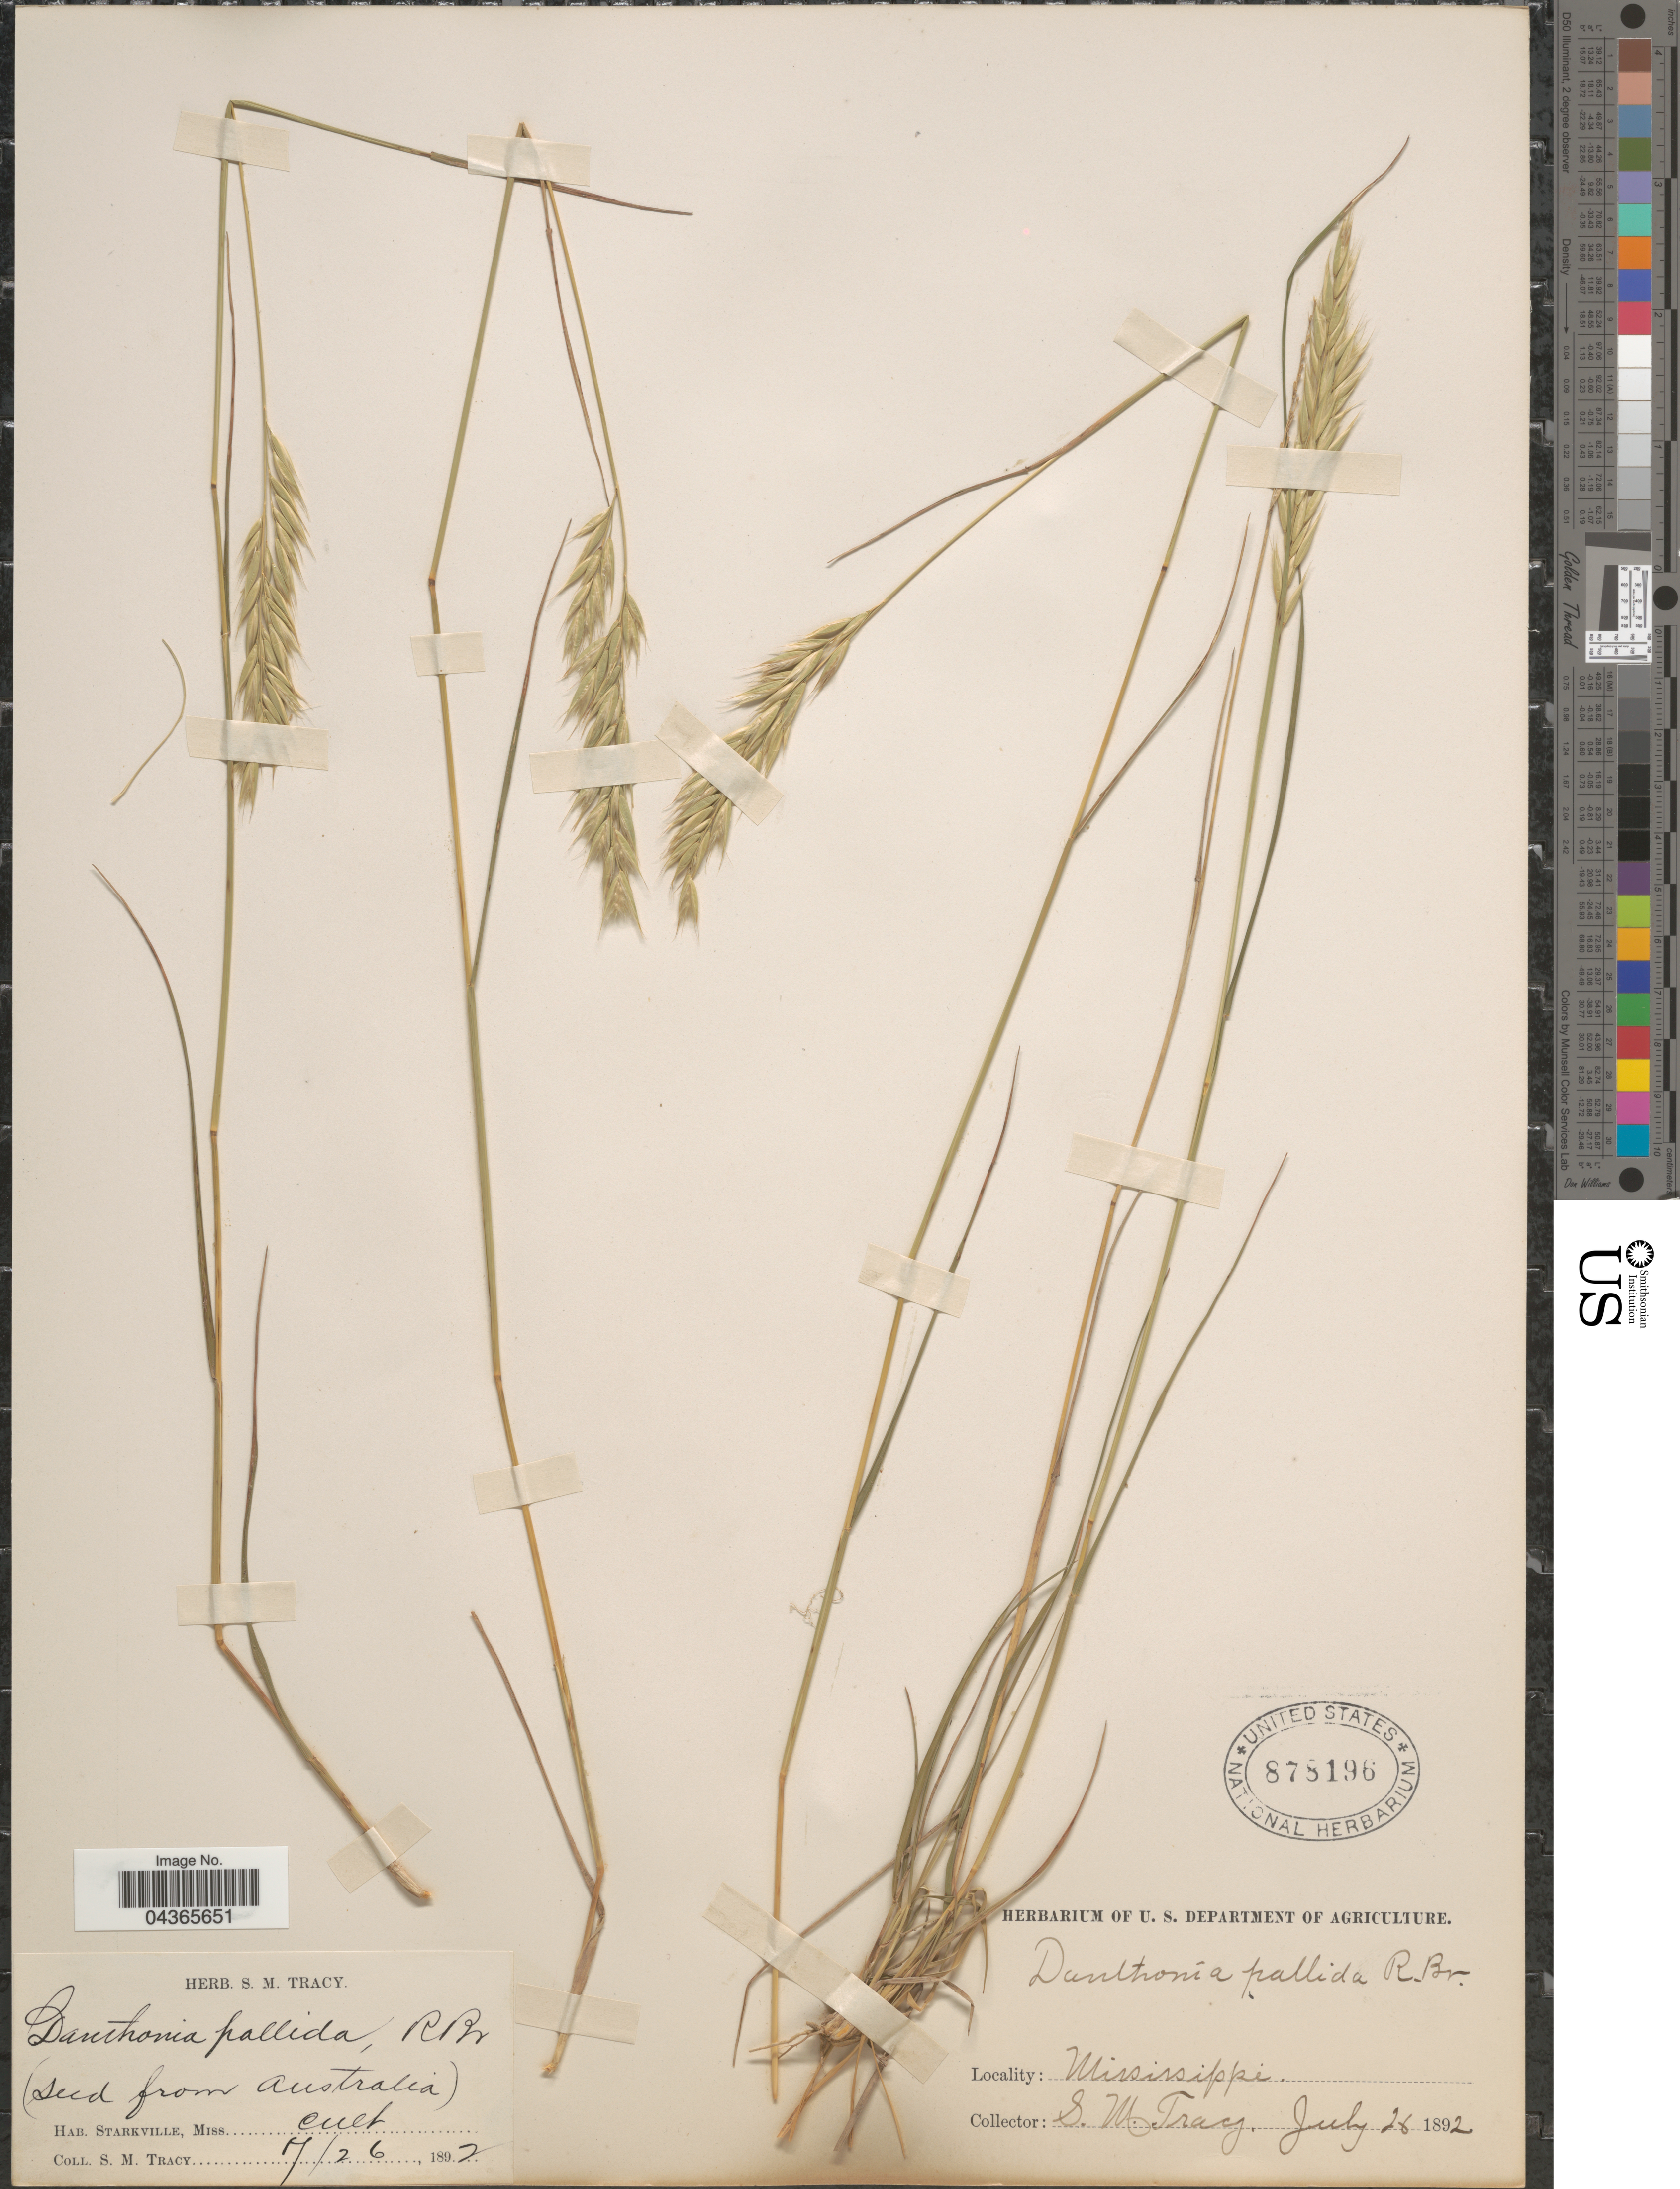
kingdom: Plantae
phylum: Tracheophyta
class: Liliopsida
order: Poales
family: Poaceae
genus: Rytidosperma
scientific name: Rytidosperma pallidum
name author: (R. Br.) A.M. Humphreys & H.P. Linder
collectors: S. M. Tracy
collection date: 1892-07-26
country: United States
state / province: Mississippi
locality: Starkville.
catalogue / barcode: US 878196